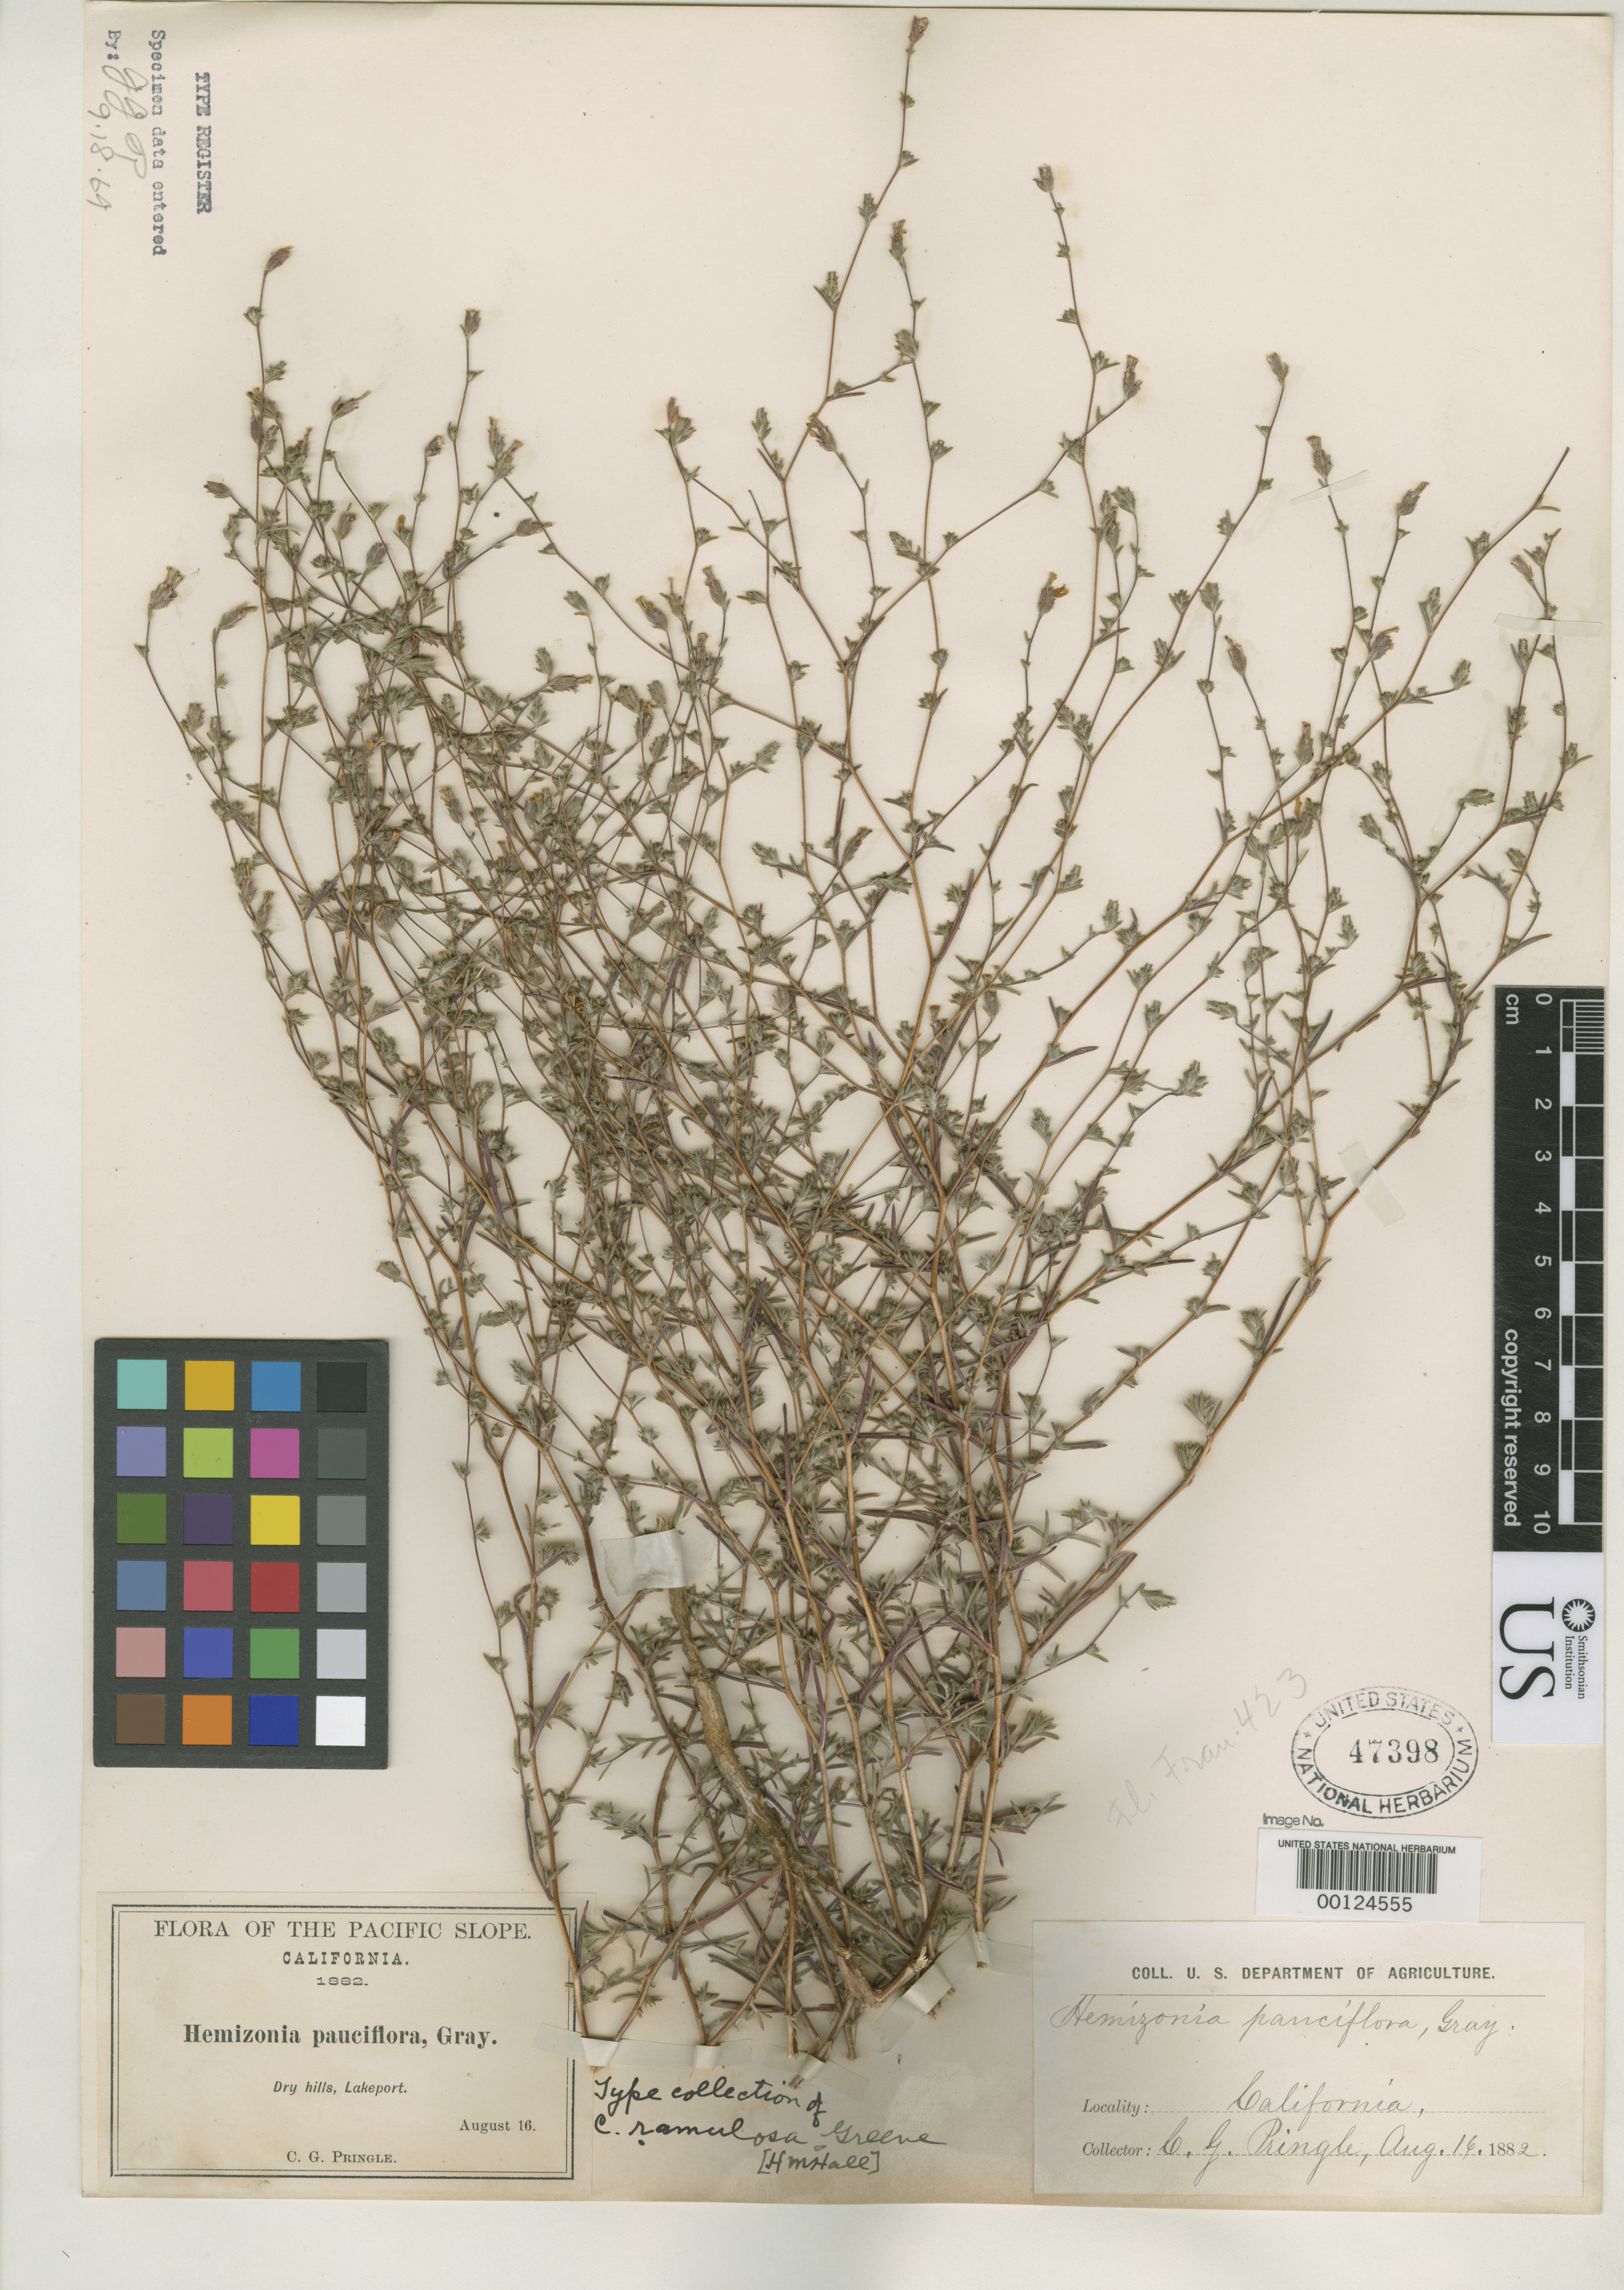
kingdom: Plantae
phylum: Tracheophyta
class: Magnoliopsida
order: Asterales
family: Asteraceae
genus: Calycadenia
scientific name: Calycadenia ramulosa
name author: Greene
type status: Type Collection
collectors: C. G. Pringle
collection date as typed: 16 Aug 1882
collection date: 1882-08-16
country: United States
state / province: California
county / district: Lake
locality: Lakeport.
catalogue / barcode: US 47398